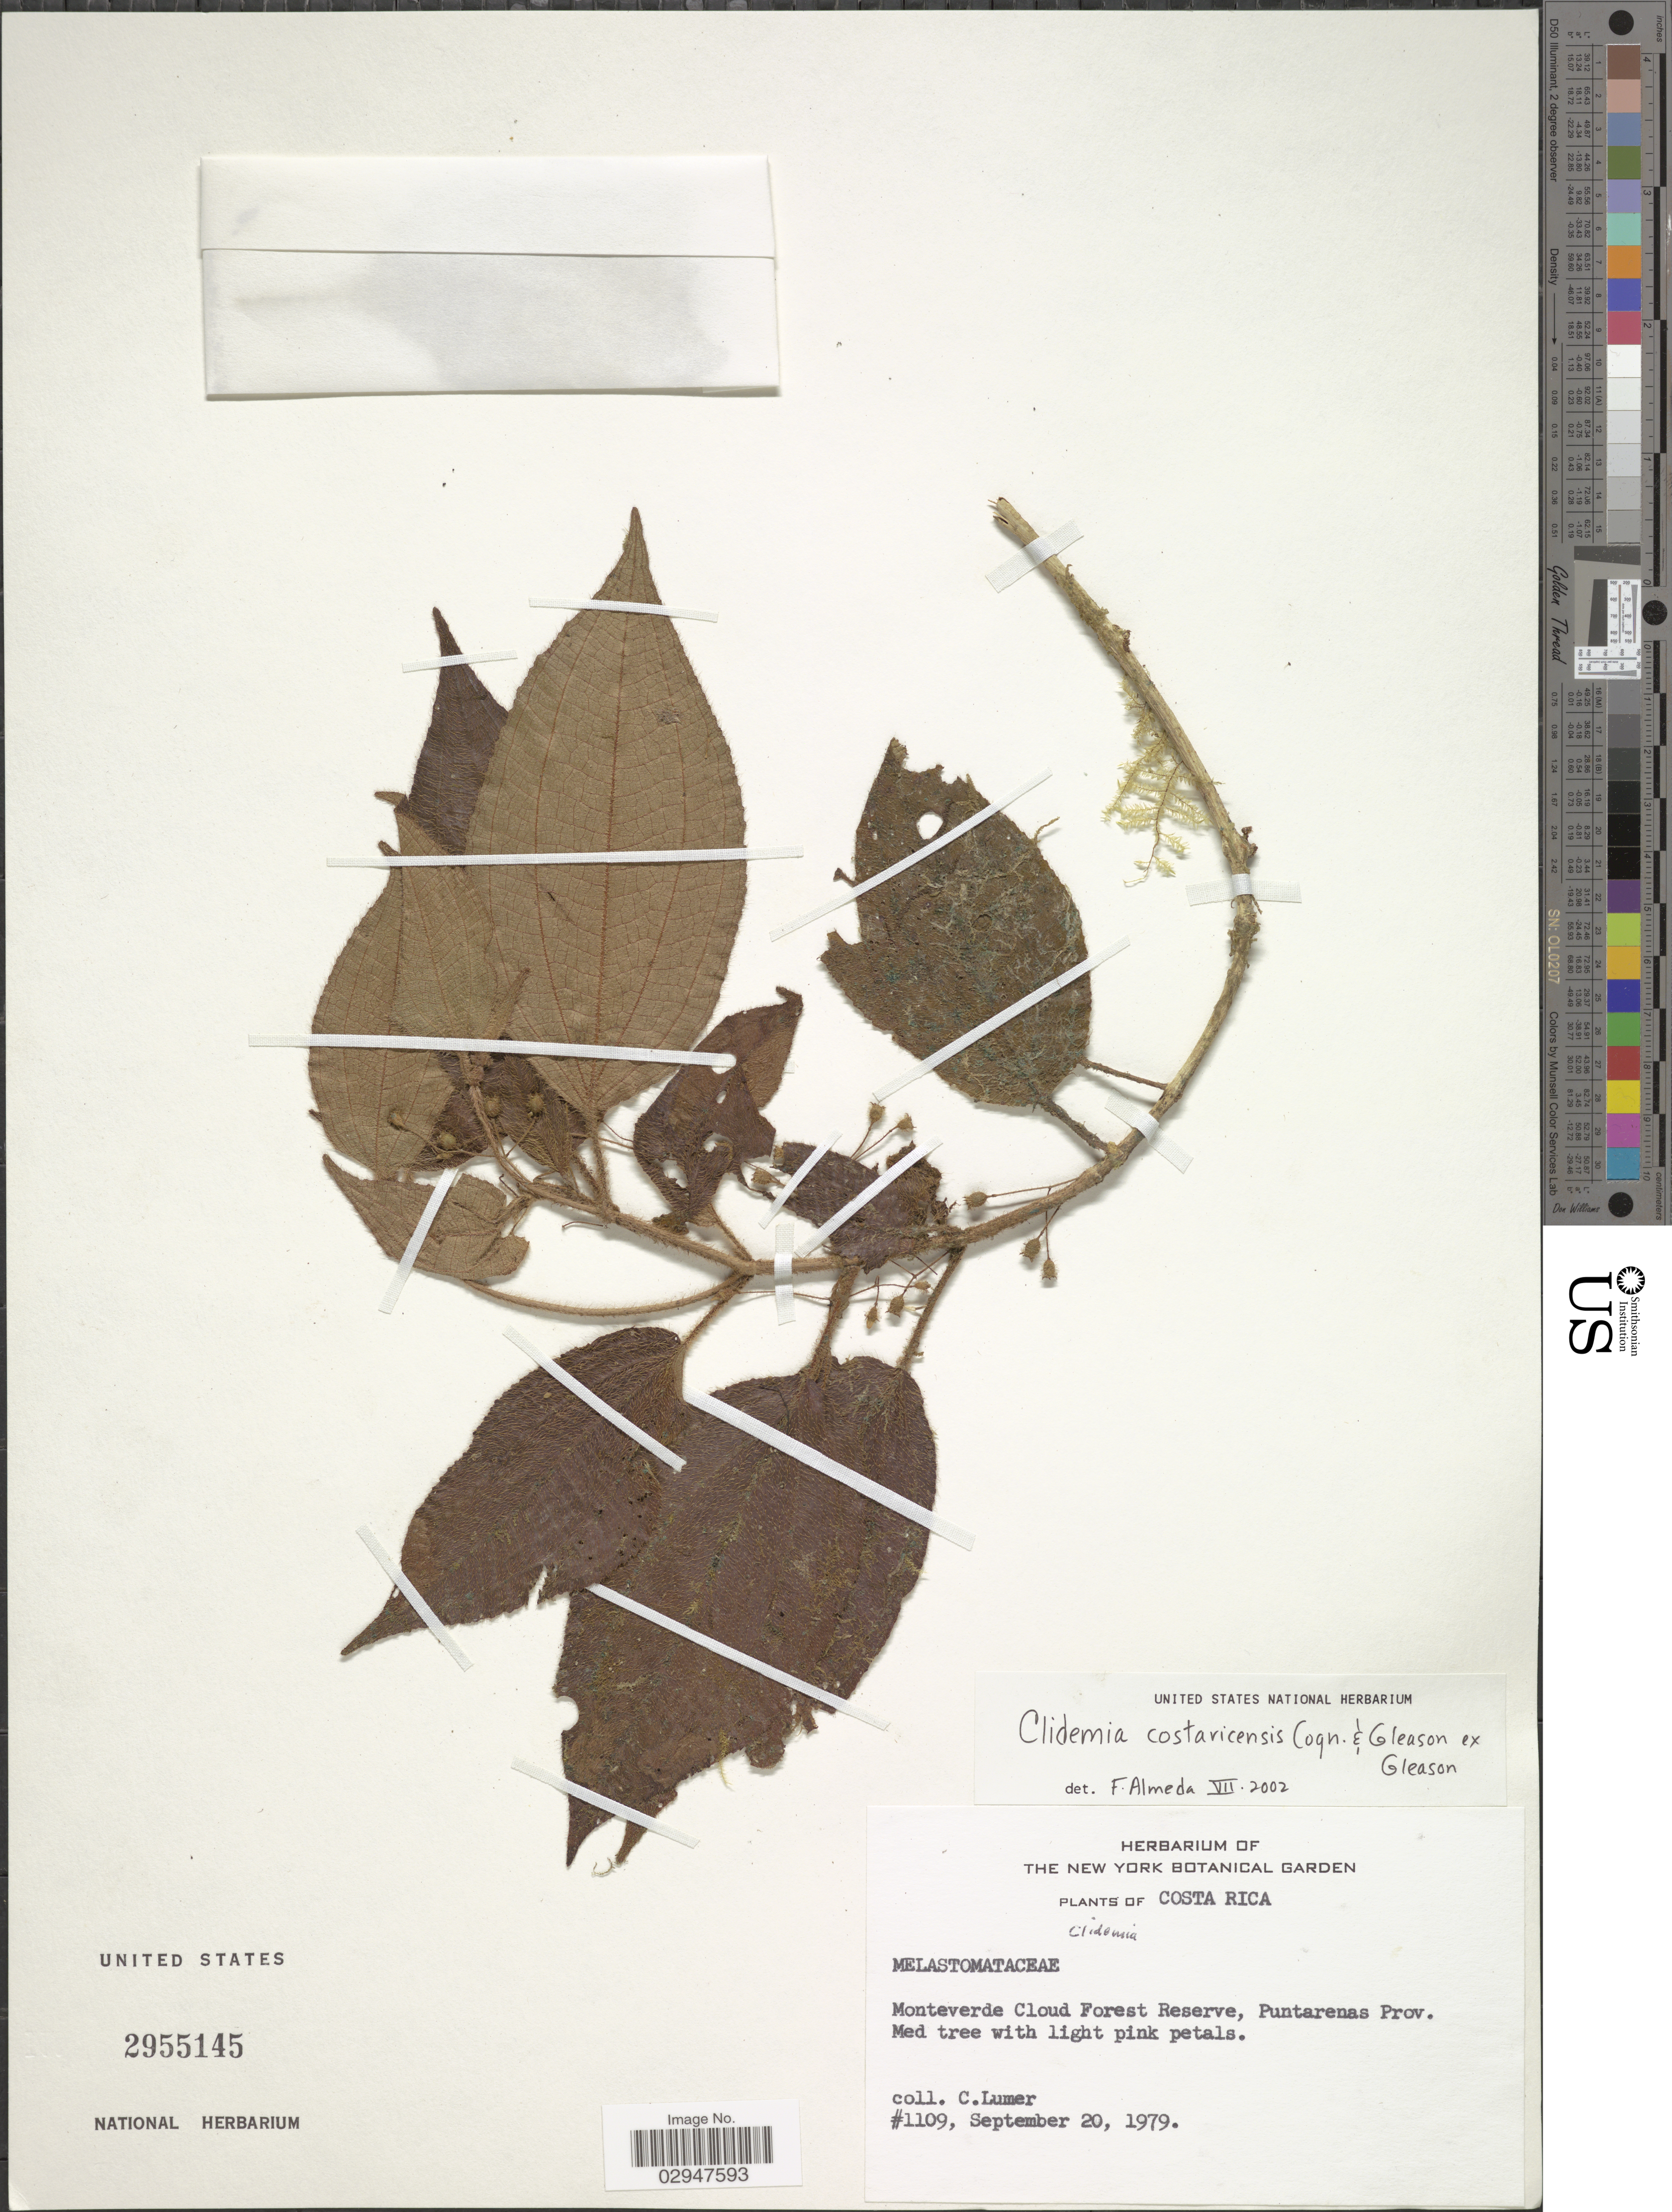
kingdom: Plantae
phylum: Tracheophyta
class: Magnoliopsida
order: Myrtales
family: Melastomataceae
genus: Clidemia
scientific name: Clidemia costaricensis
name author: Cogn. & Gleason in Gleason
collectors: C. Lumer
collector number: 1109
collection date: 1979-09-20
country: Costa Rica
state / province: Puntarenas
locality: Monteverde Cloud Forest Reserve.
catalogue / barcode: US 2955145